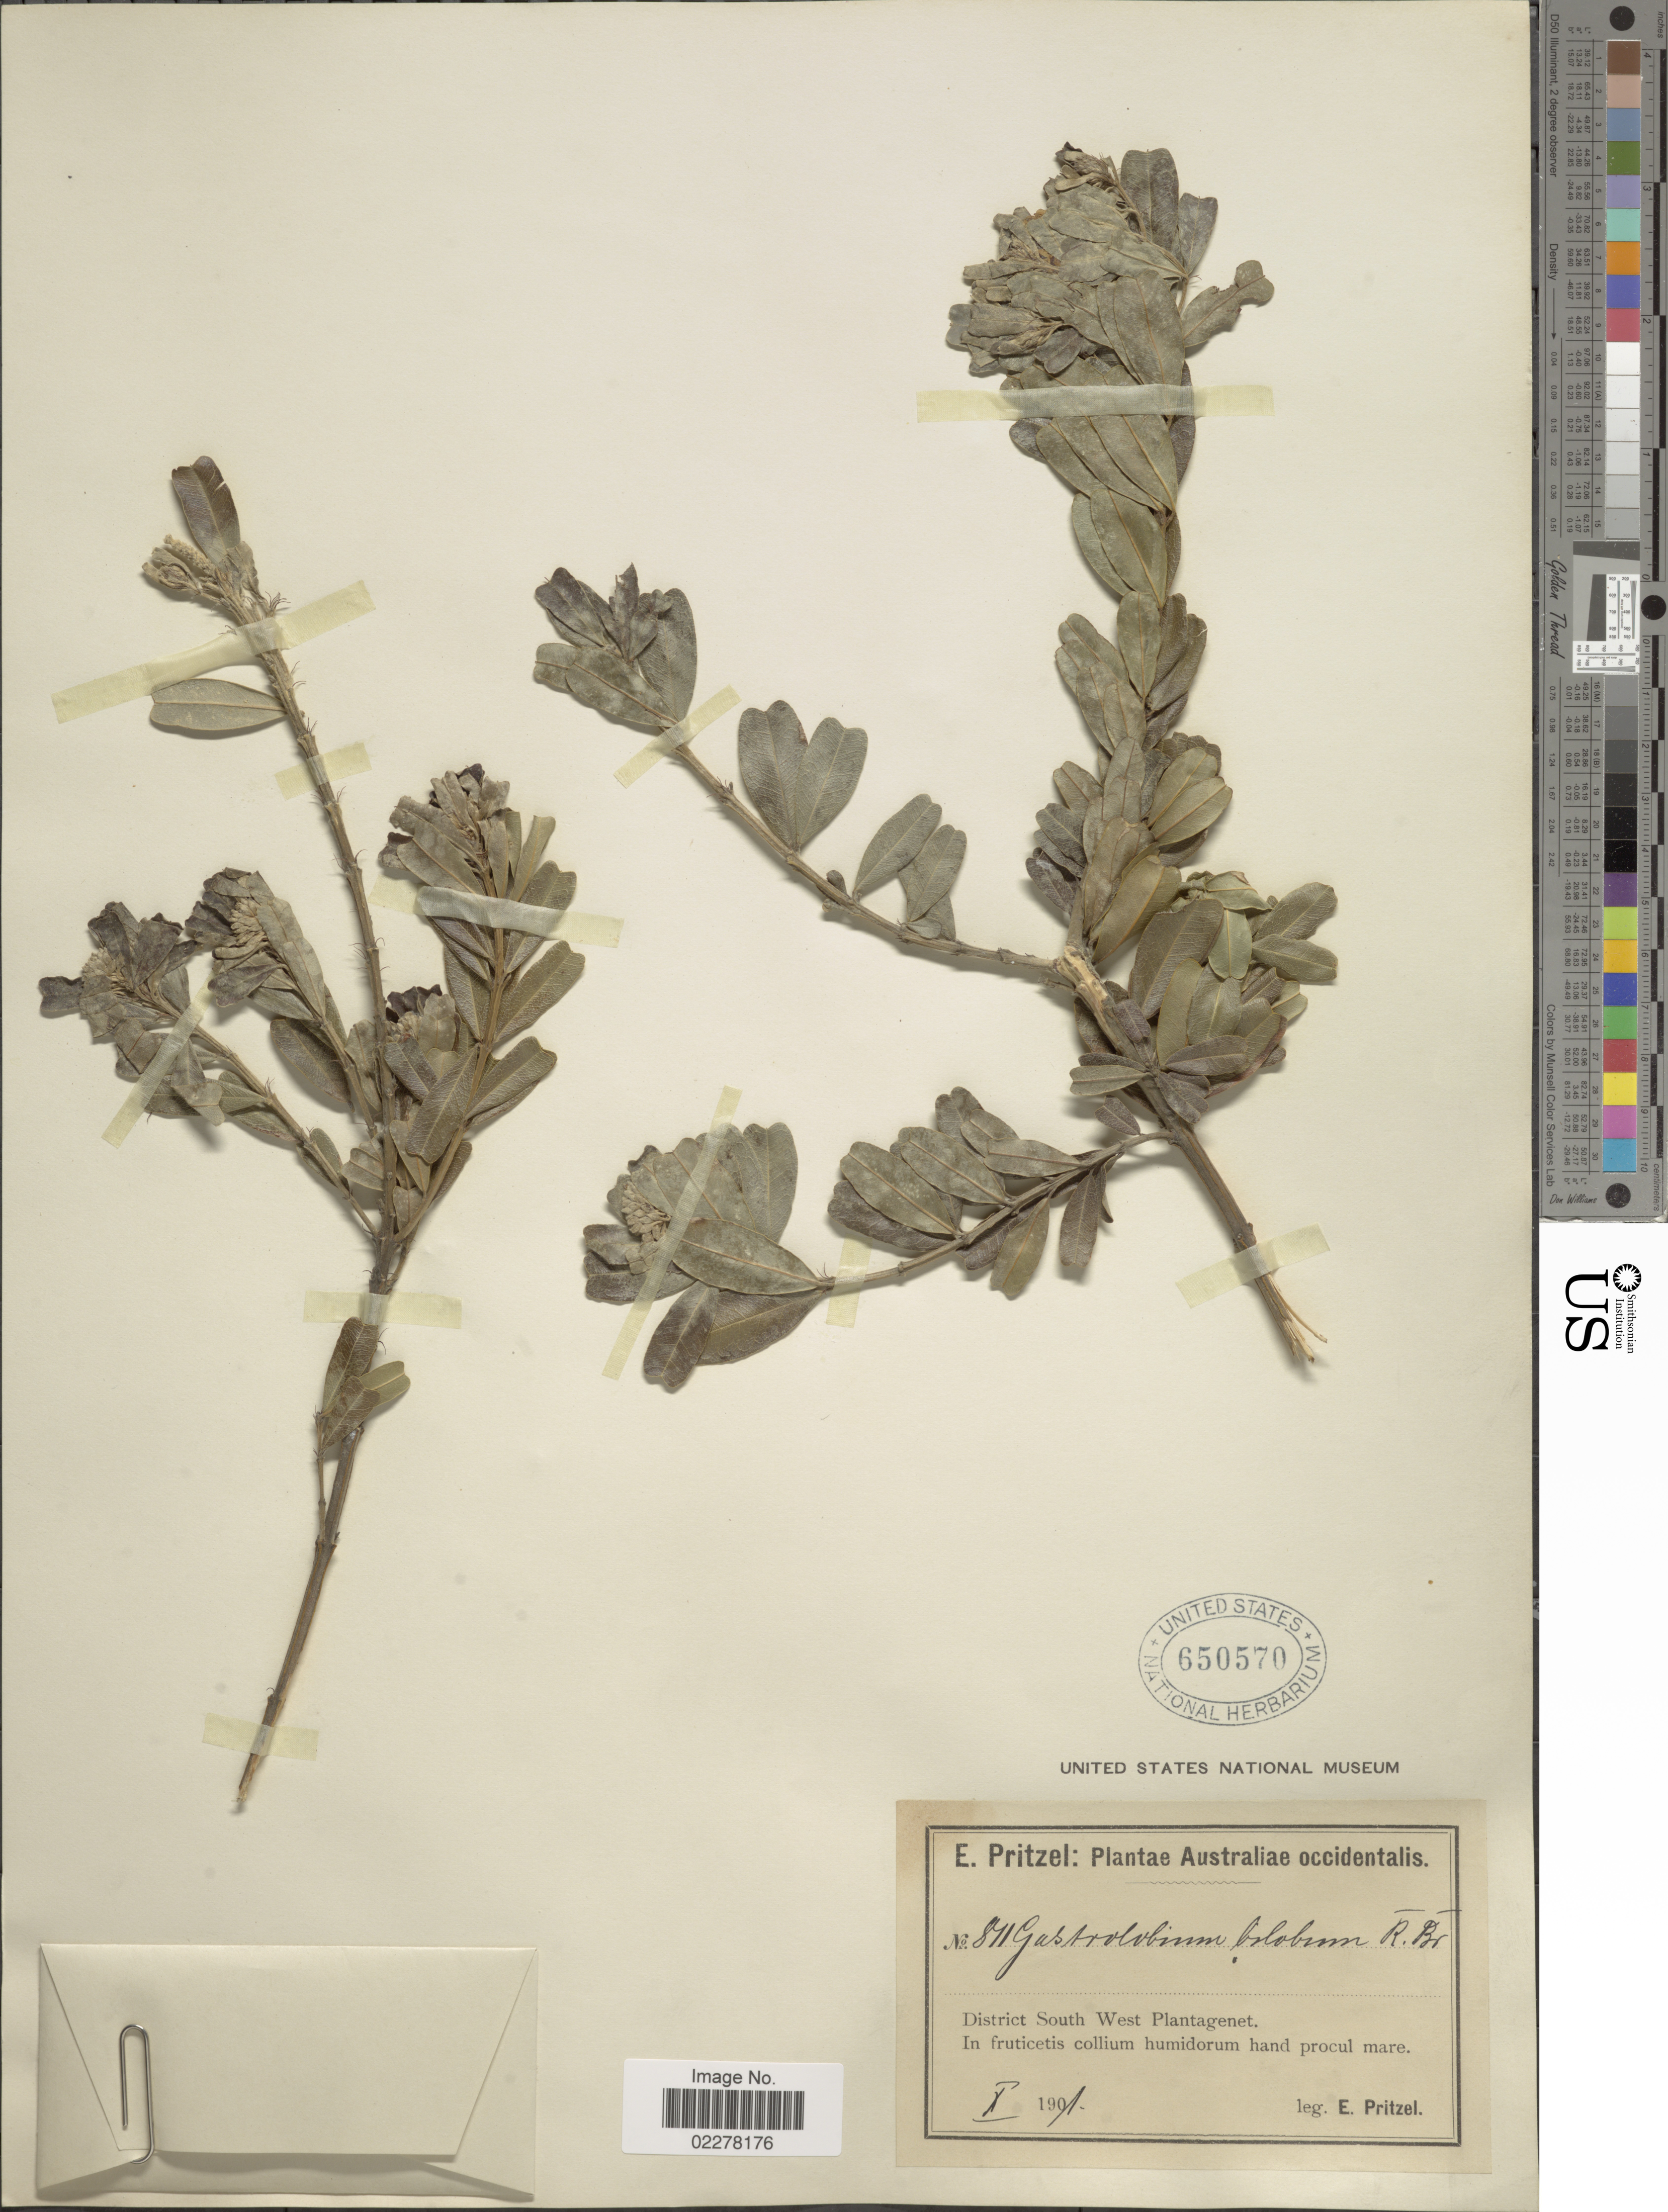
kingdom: Plantae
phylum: Tracheophyta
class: Magnoliopsida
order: Fabales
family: Fabaceae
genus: Gastrolobium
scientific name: Gastrolobium bilobum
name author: R. Br.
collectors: E. G. Pritzel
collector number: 811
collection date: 1901-10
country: Australia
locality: District South West Plantagenet.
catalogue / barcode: US 650570